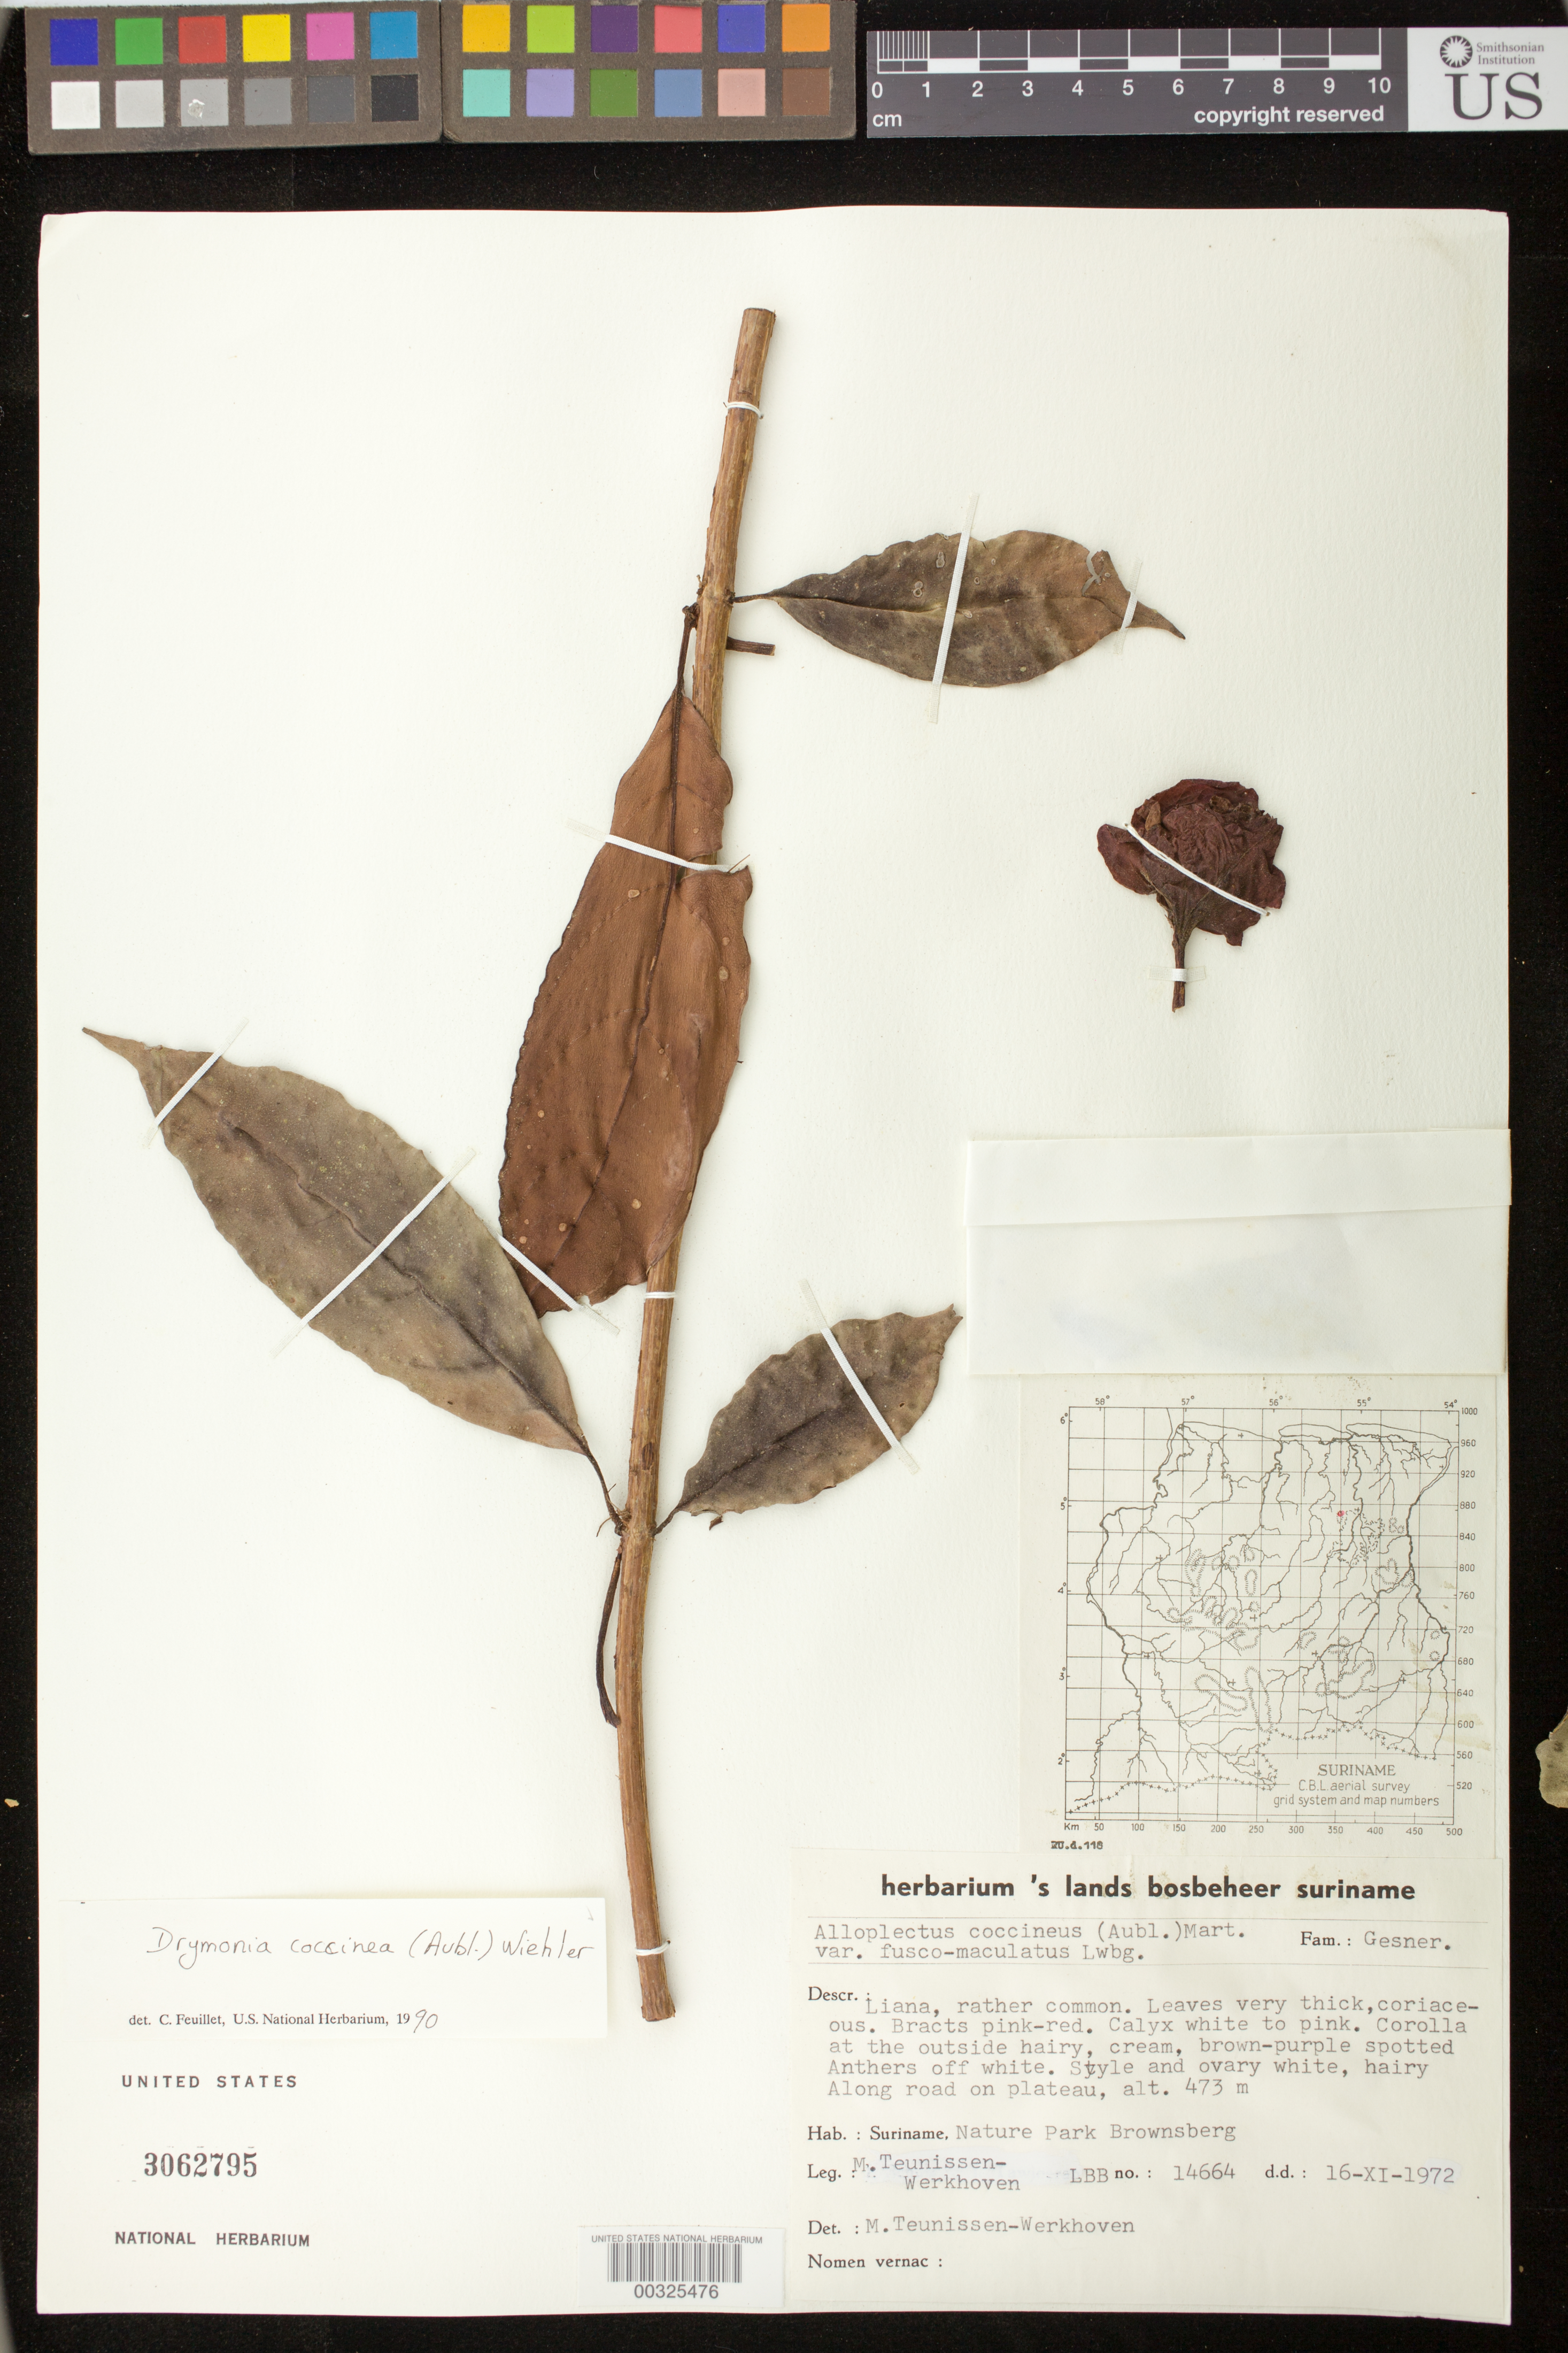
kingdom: Plantae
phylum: Tracheophyta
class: Magnoliopsida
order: Lamiales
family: Gesneriaceae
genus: Drymonia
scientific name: Drymonia coccinea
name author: (Aubl.) Wiehler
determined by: Skog, Laurence E.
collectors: M. Teunissen-werkhoven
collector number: LBB 14664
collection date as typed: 16 Nov 1972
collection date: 1972-11-16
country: Suriname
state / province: Brokopondo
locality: Nature Park Brownsberg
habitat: Along road on plateau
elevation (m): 473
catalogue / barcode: US 3062795